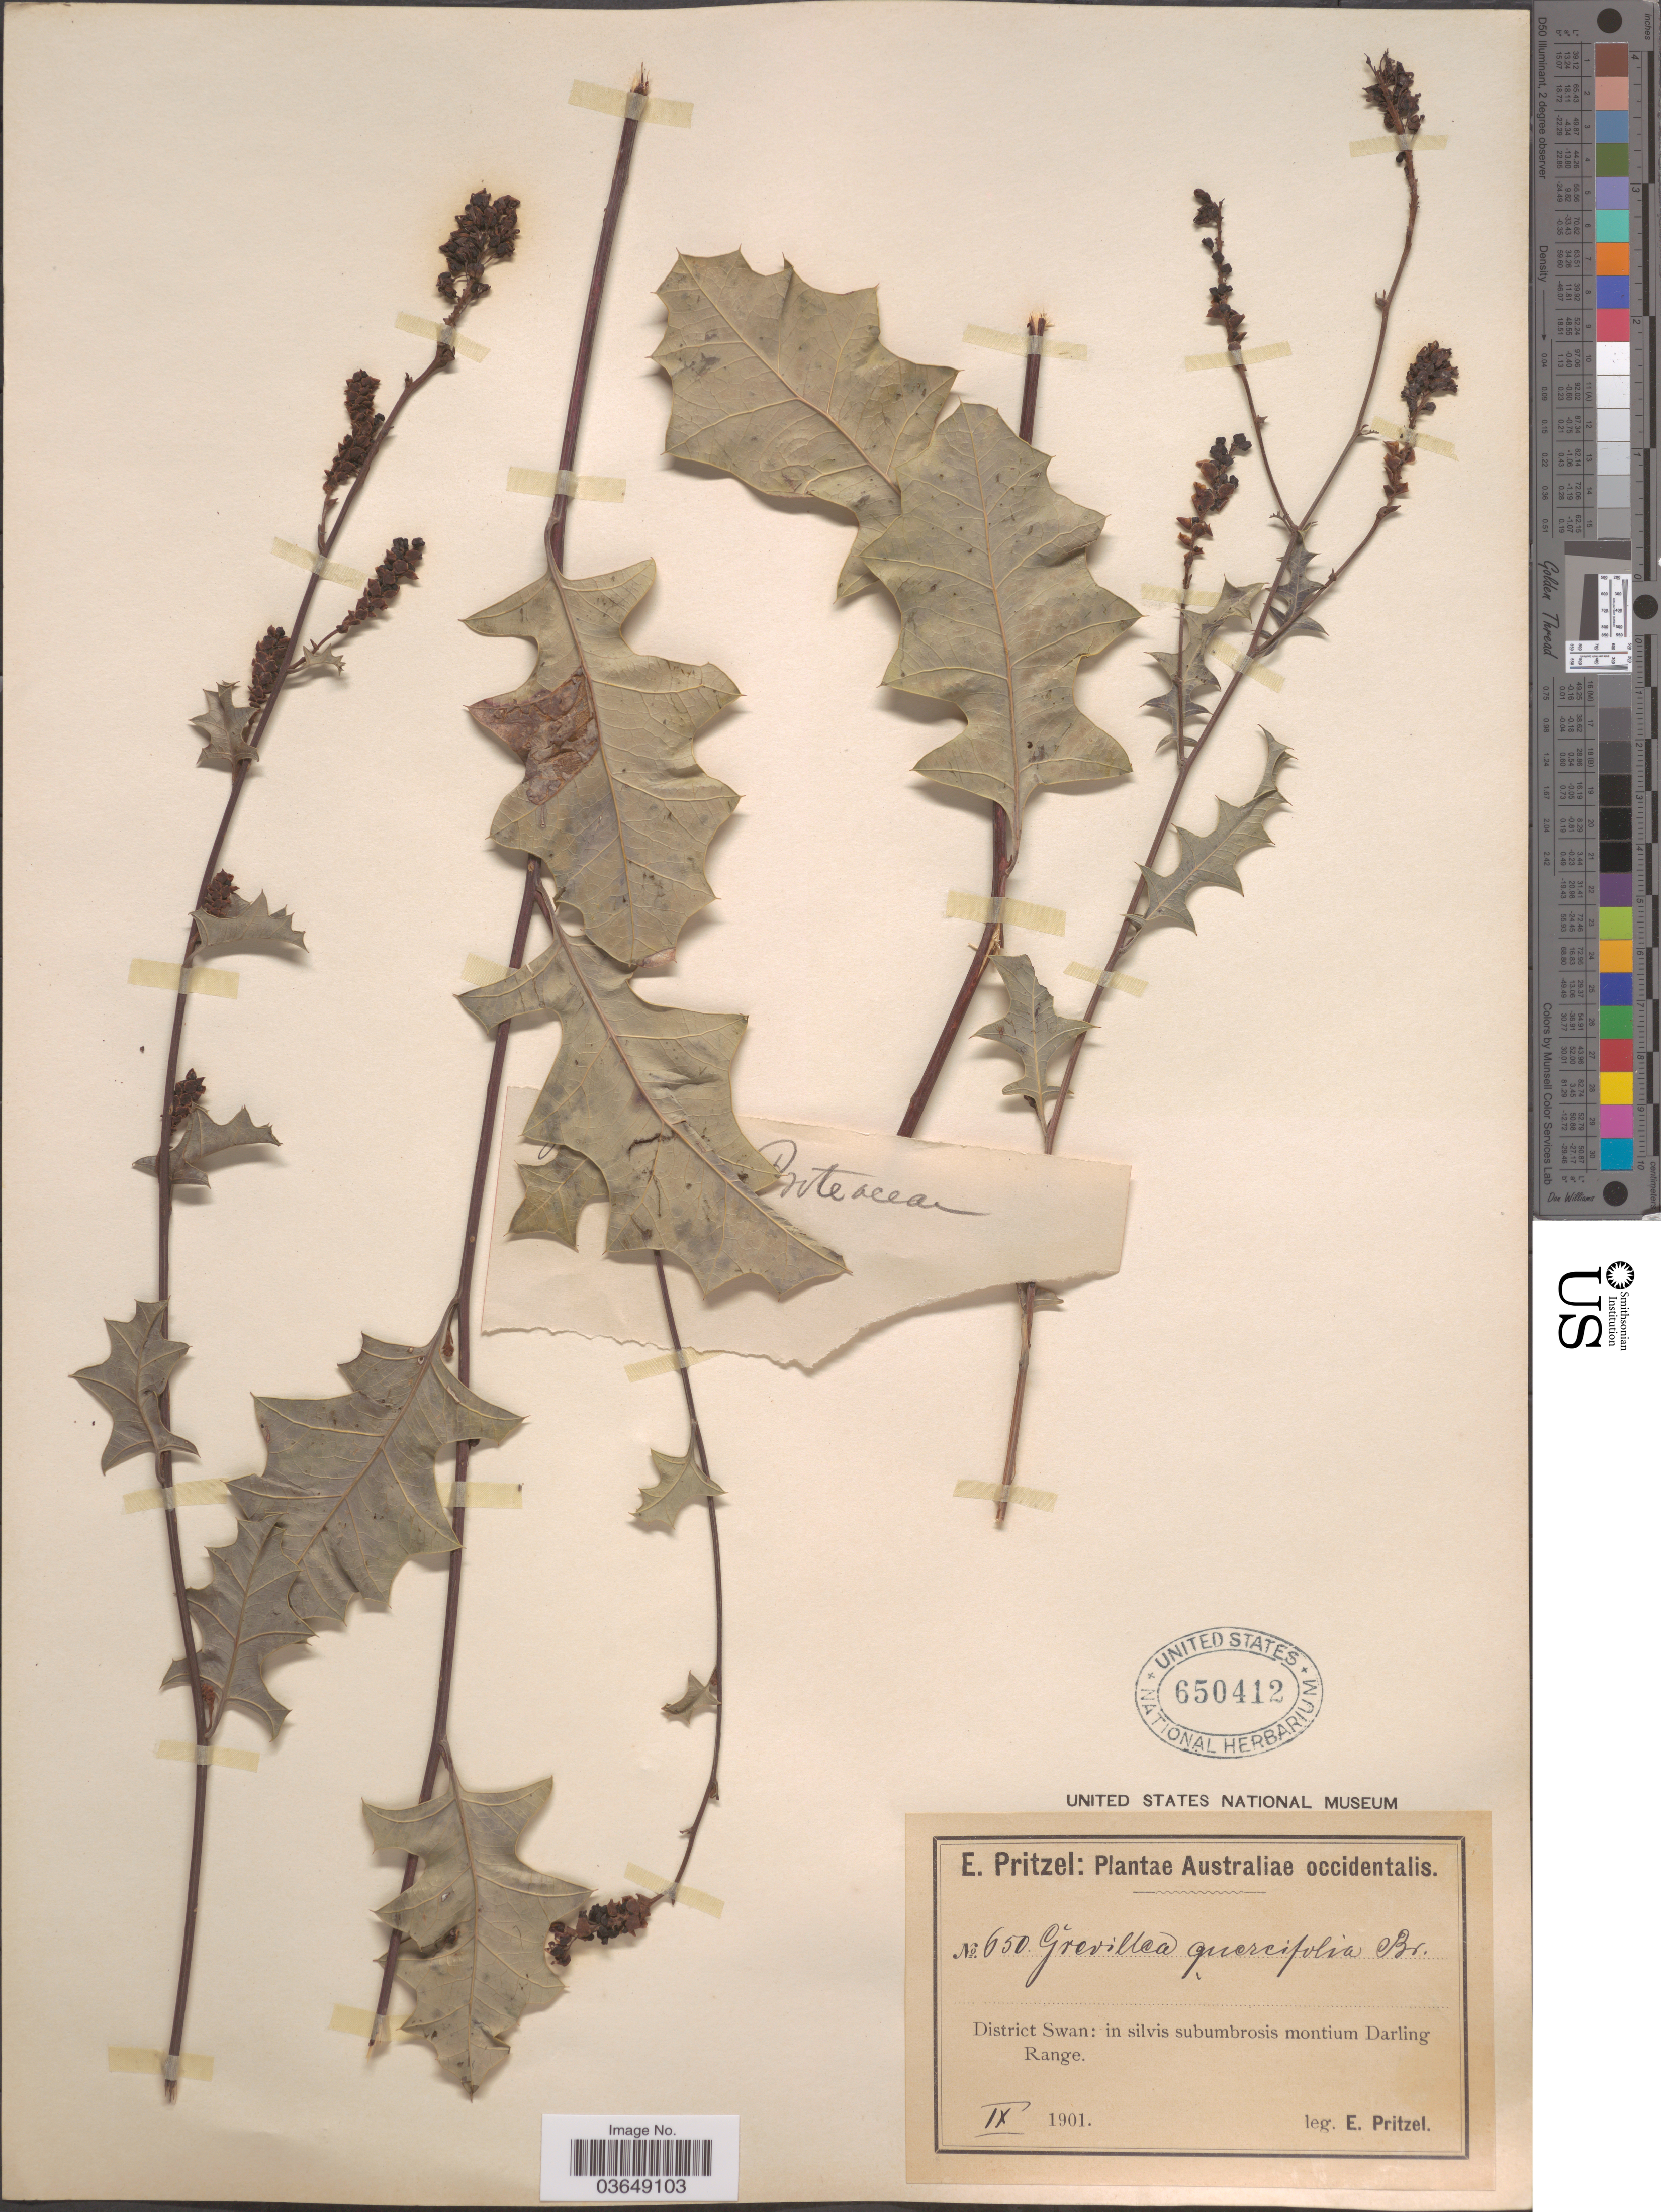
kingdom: Plantae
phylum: Tracheophyta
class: Magnoliopsida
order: Proteales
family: Proteaceae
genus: Grevillea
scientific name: Grevillea quercifolia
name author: R. Br.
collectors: E. G. Pritzel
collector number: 650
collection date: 1901-09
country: Australia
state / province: Western Australia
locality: Australiae occidentalis. District Swan: in silvis subumbrosis montium Darling Range.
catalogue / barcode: US 650412